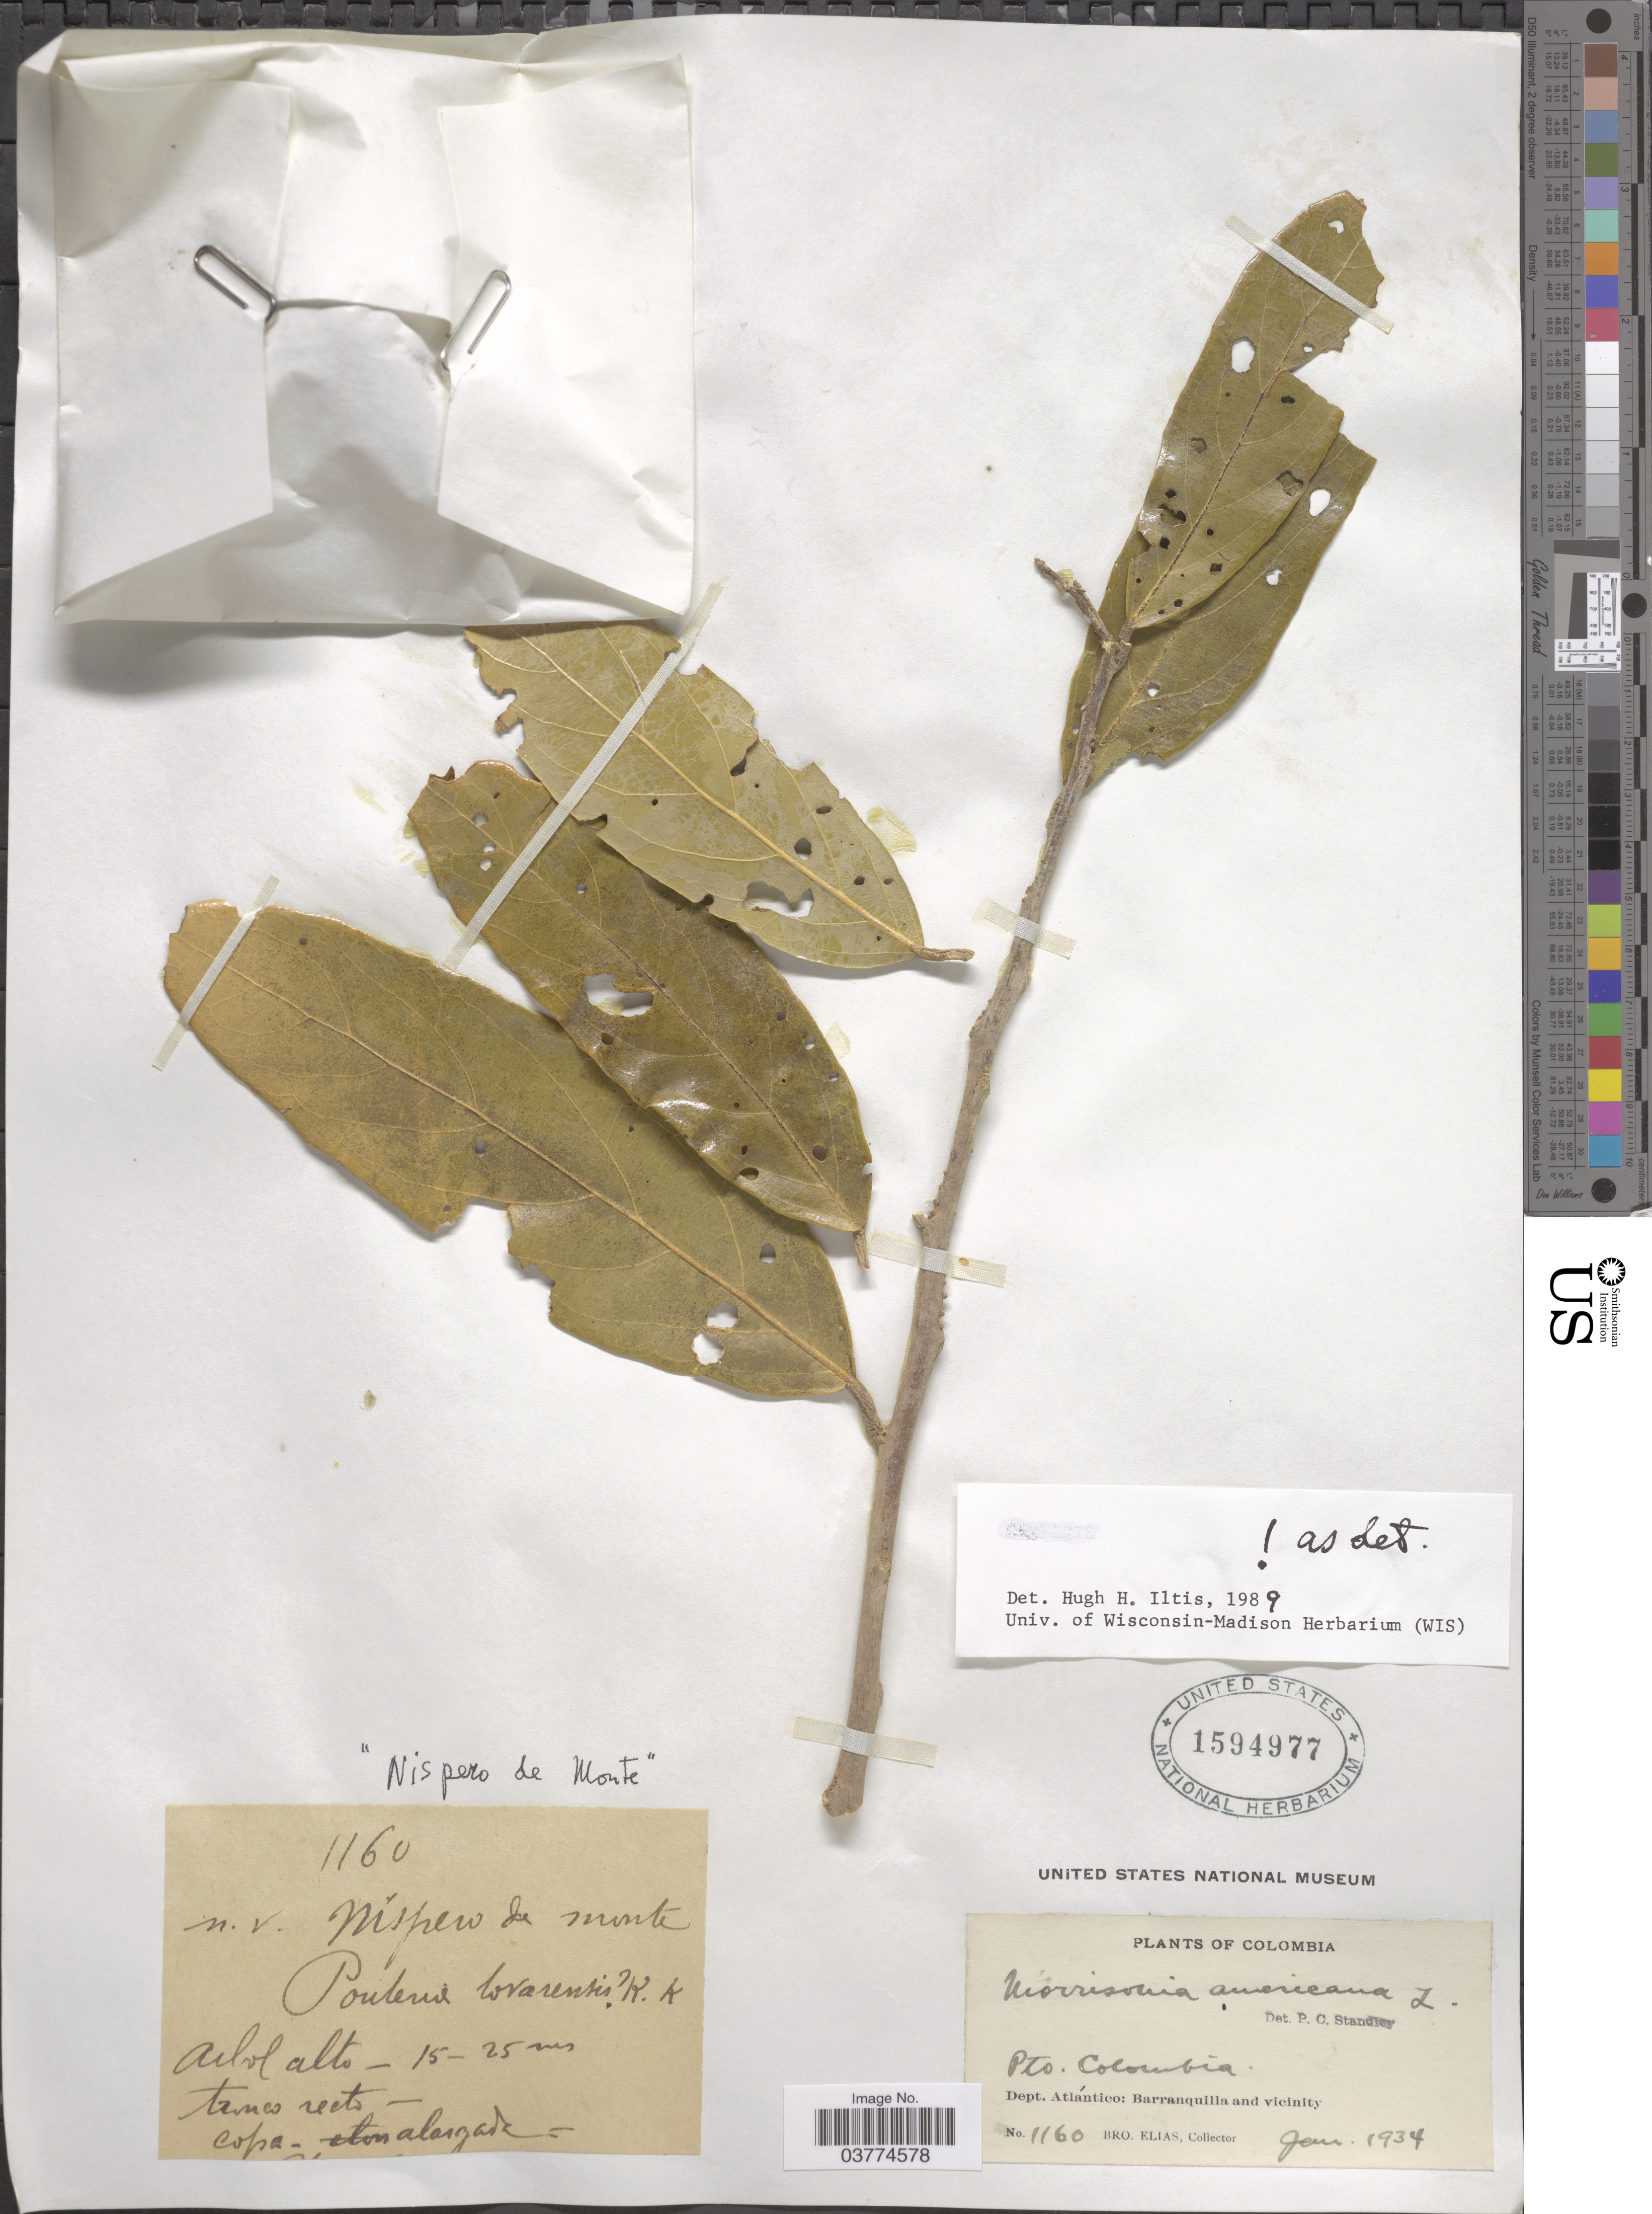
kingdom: Plantae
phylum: Tracheophyta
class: Magnoliopsida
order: Brassicales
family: Capparaceae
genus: Morisonia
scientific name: Morisonia americana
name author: L.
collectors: Bro. Elias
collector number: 1160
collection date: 1934-01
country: Colombia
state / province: Atlántico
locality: Pto. Colombia. Dept. Atlantico: Barranquilla and vicinity.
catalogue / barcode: US 1594977